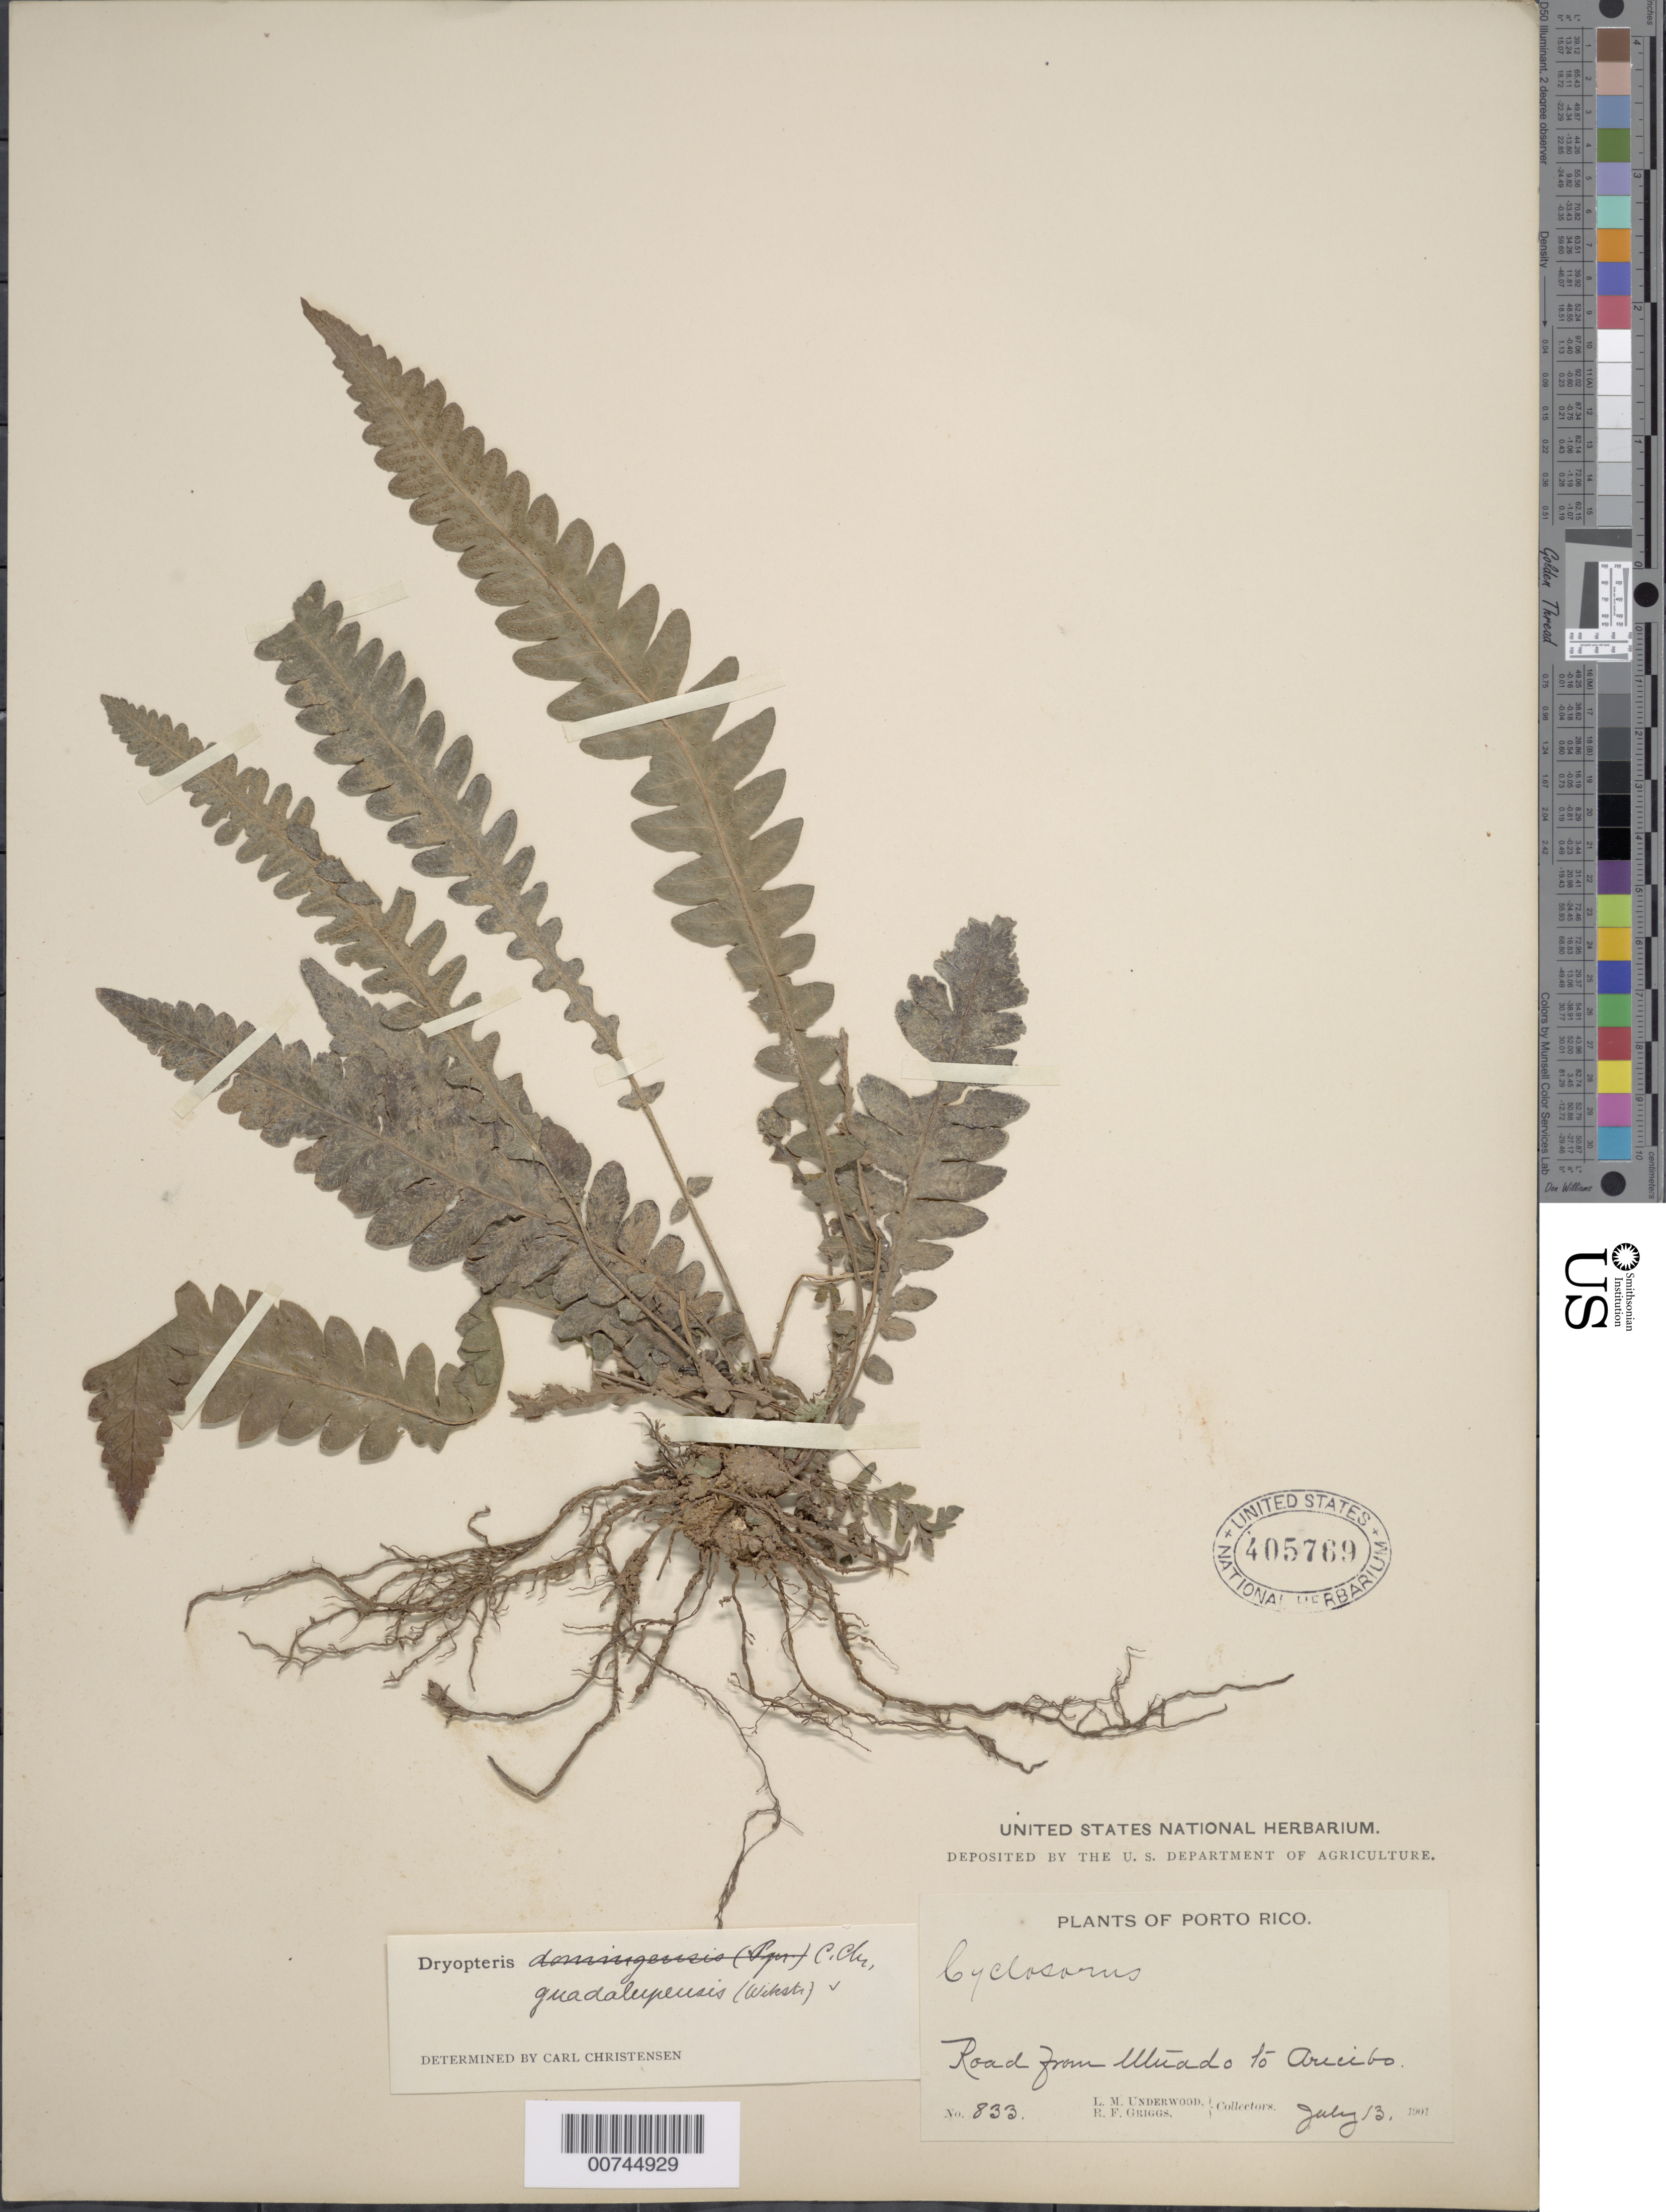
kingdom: Plantae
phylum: Tracheophyta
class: Polypodiopsida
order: Polypodiales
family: Thelypteridaceae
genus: Goniopteris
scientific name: Goniopteris guadelupensis (Wikstr.) comb. nov., ined 2015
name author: (Wikstr.)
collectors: L. M. Underwood & R. F. Griggs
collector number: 833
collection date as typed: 13 Jul 1901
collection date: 1901-07-13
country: Puerto Rico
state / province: Arecibo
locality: Road from Utuado to Arecibo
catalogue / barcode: US 405769